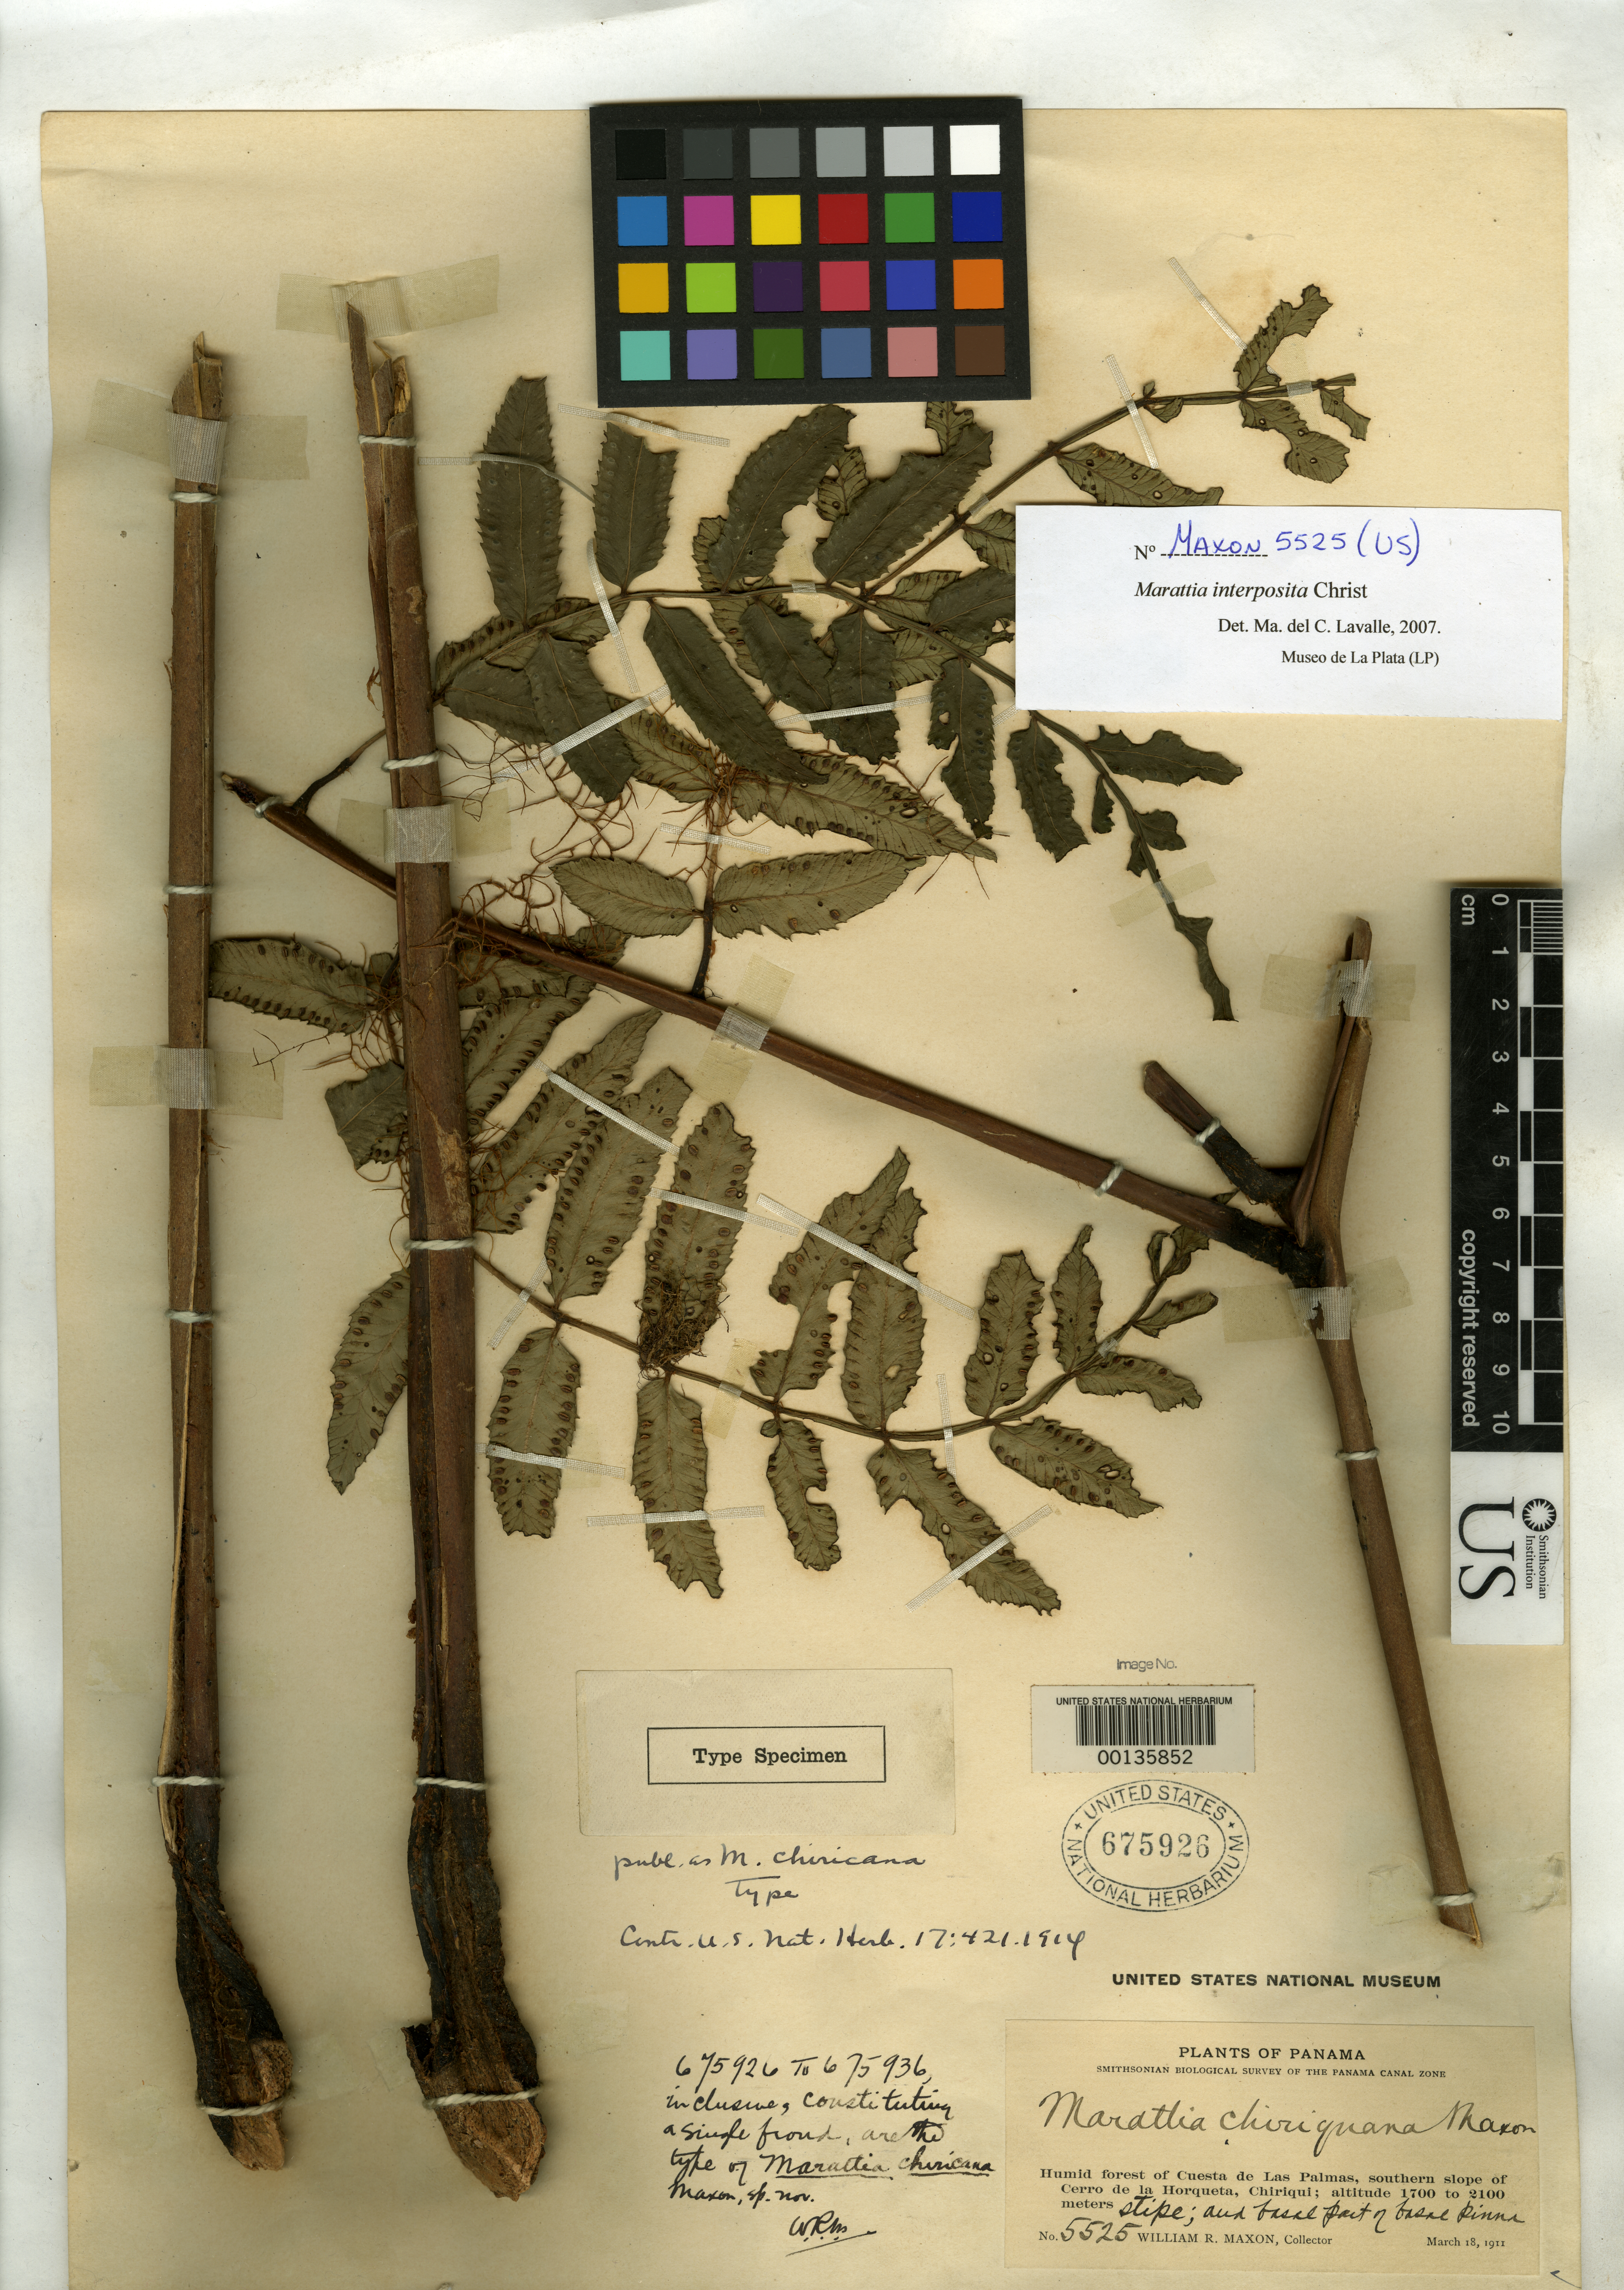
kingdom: Plantae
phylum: Tracheophyta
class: Polypodiopsida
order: Marattiales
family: Marattiaceae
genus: Marattia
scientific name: Marattia chiricana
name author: Maxon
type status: Holotype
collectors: W. R. Maxon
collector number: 5525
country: Panama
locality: NW of Boquete towards Parque Nacional Volcan Baru.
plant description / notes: Holotype mounted on 11 sheets (protologue cites all by sheet numbers, inclusively, as "type").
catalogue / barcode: US 675926